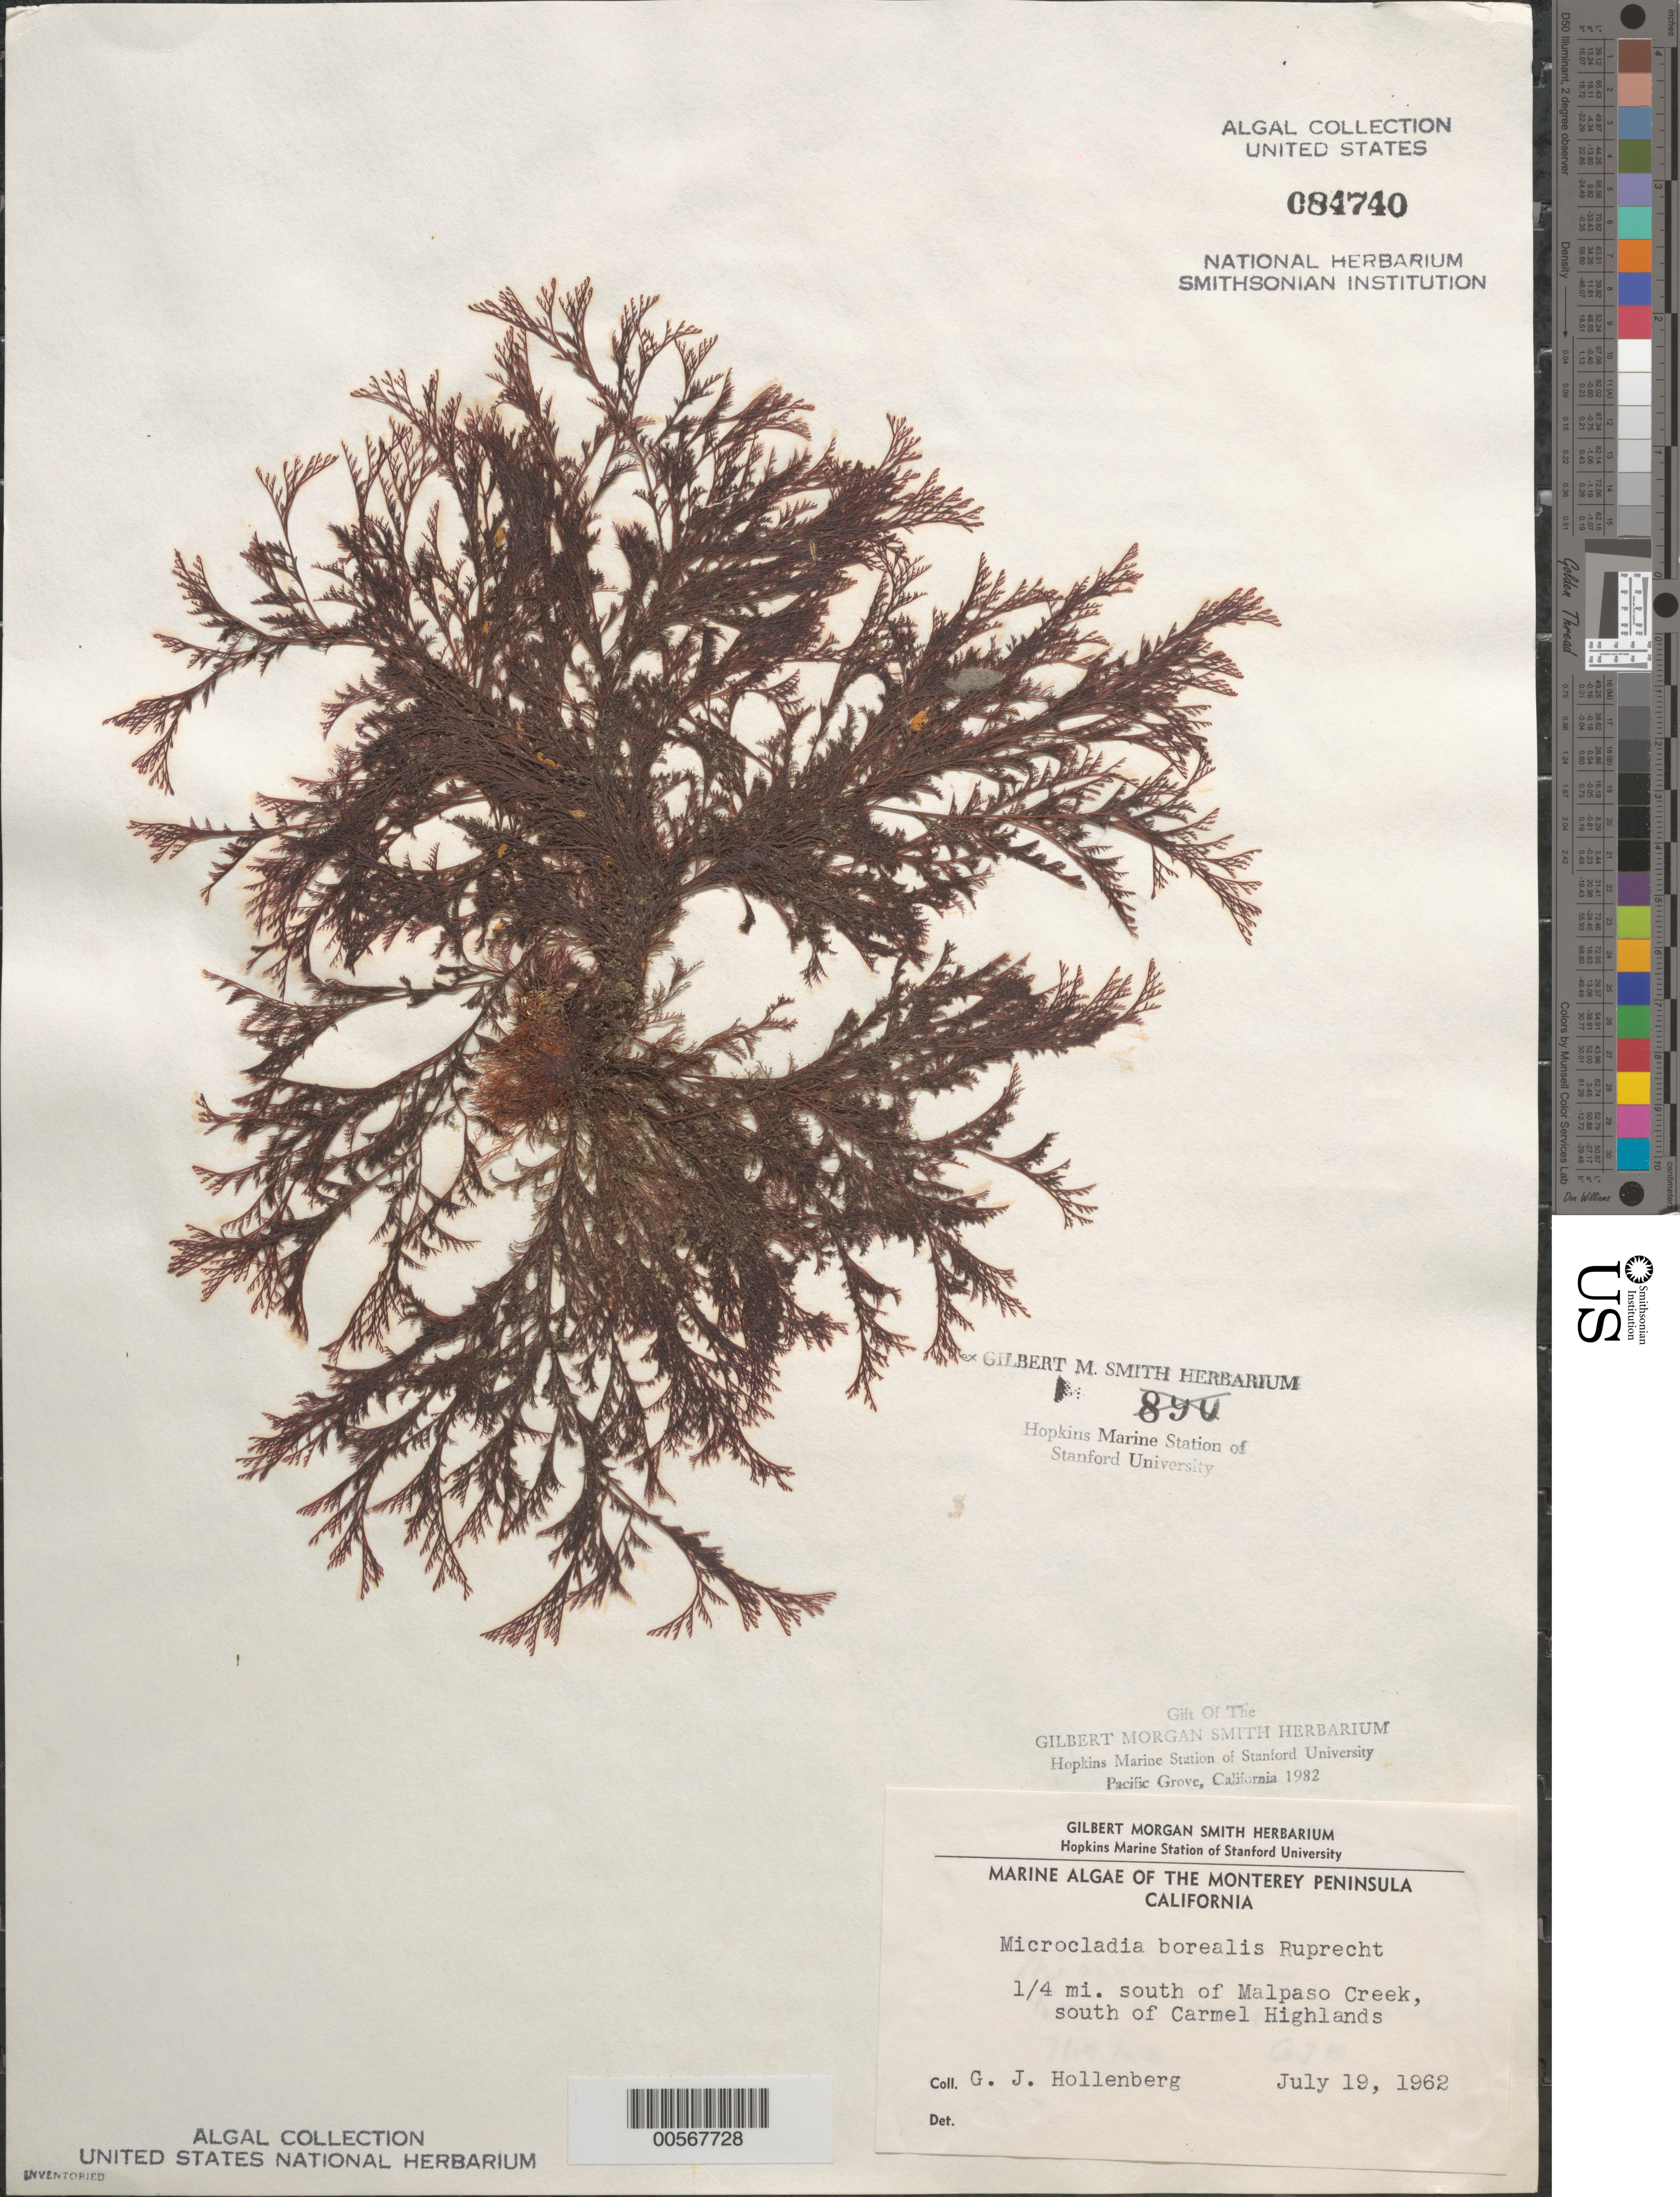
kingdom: Plantae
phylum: Rhodophyta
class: Florideophyceae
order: Ceramiales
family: Ceramiaceae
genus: Microcladia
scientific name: Microcladia borealis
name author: Rupr.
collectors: G. Hollenberg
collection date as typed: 19 Jul 1962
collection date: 1962-07-19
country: United States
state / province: California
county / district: Monterey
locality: South of Carmel Highlands, 0.25 mile south of Malpaso Creek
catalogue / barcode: US 84740